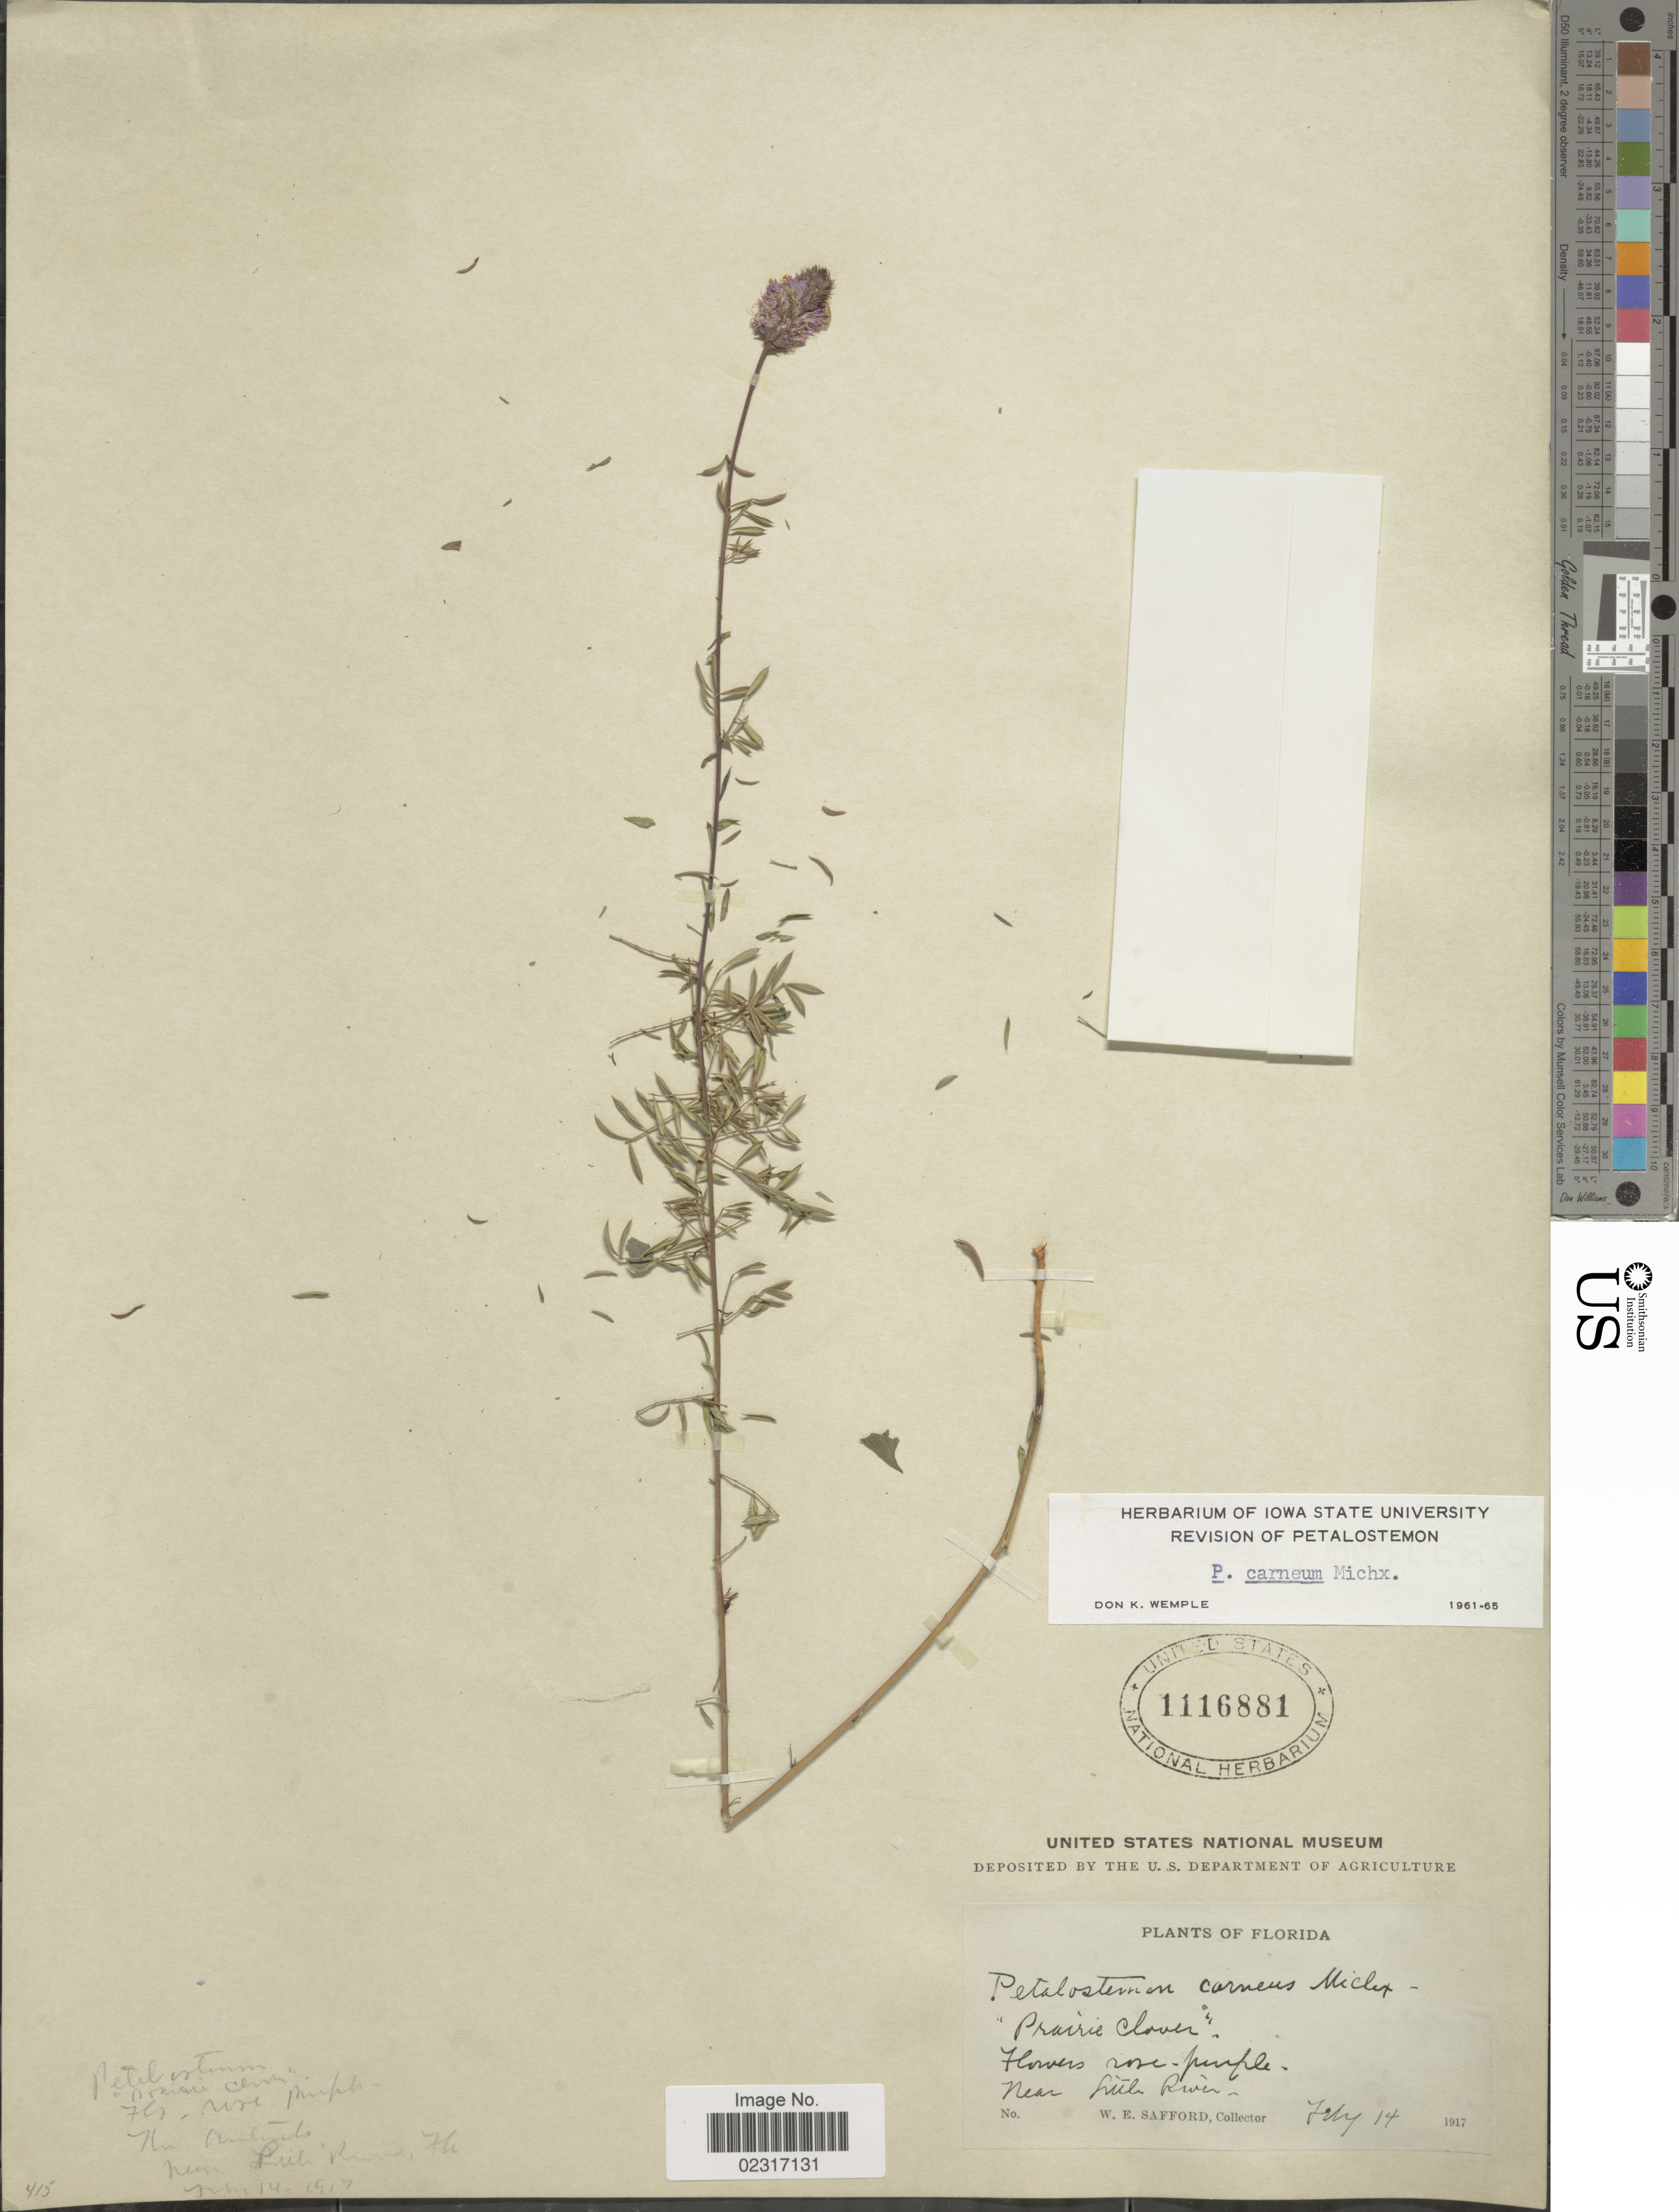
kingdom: Plantae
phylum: Tracheophyta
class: Magnoliopsida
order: Fabales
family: Fabaceae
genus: Dalea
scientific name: Dalea carnea var. carnea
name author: (Michx.) Poir.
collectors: W. E. Safford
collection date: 1917-07-14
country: United States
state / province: Florida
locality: Near Little River.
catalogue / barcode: US 1116881